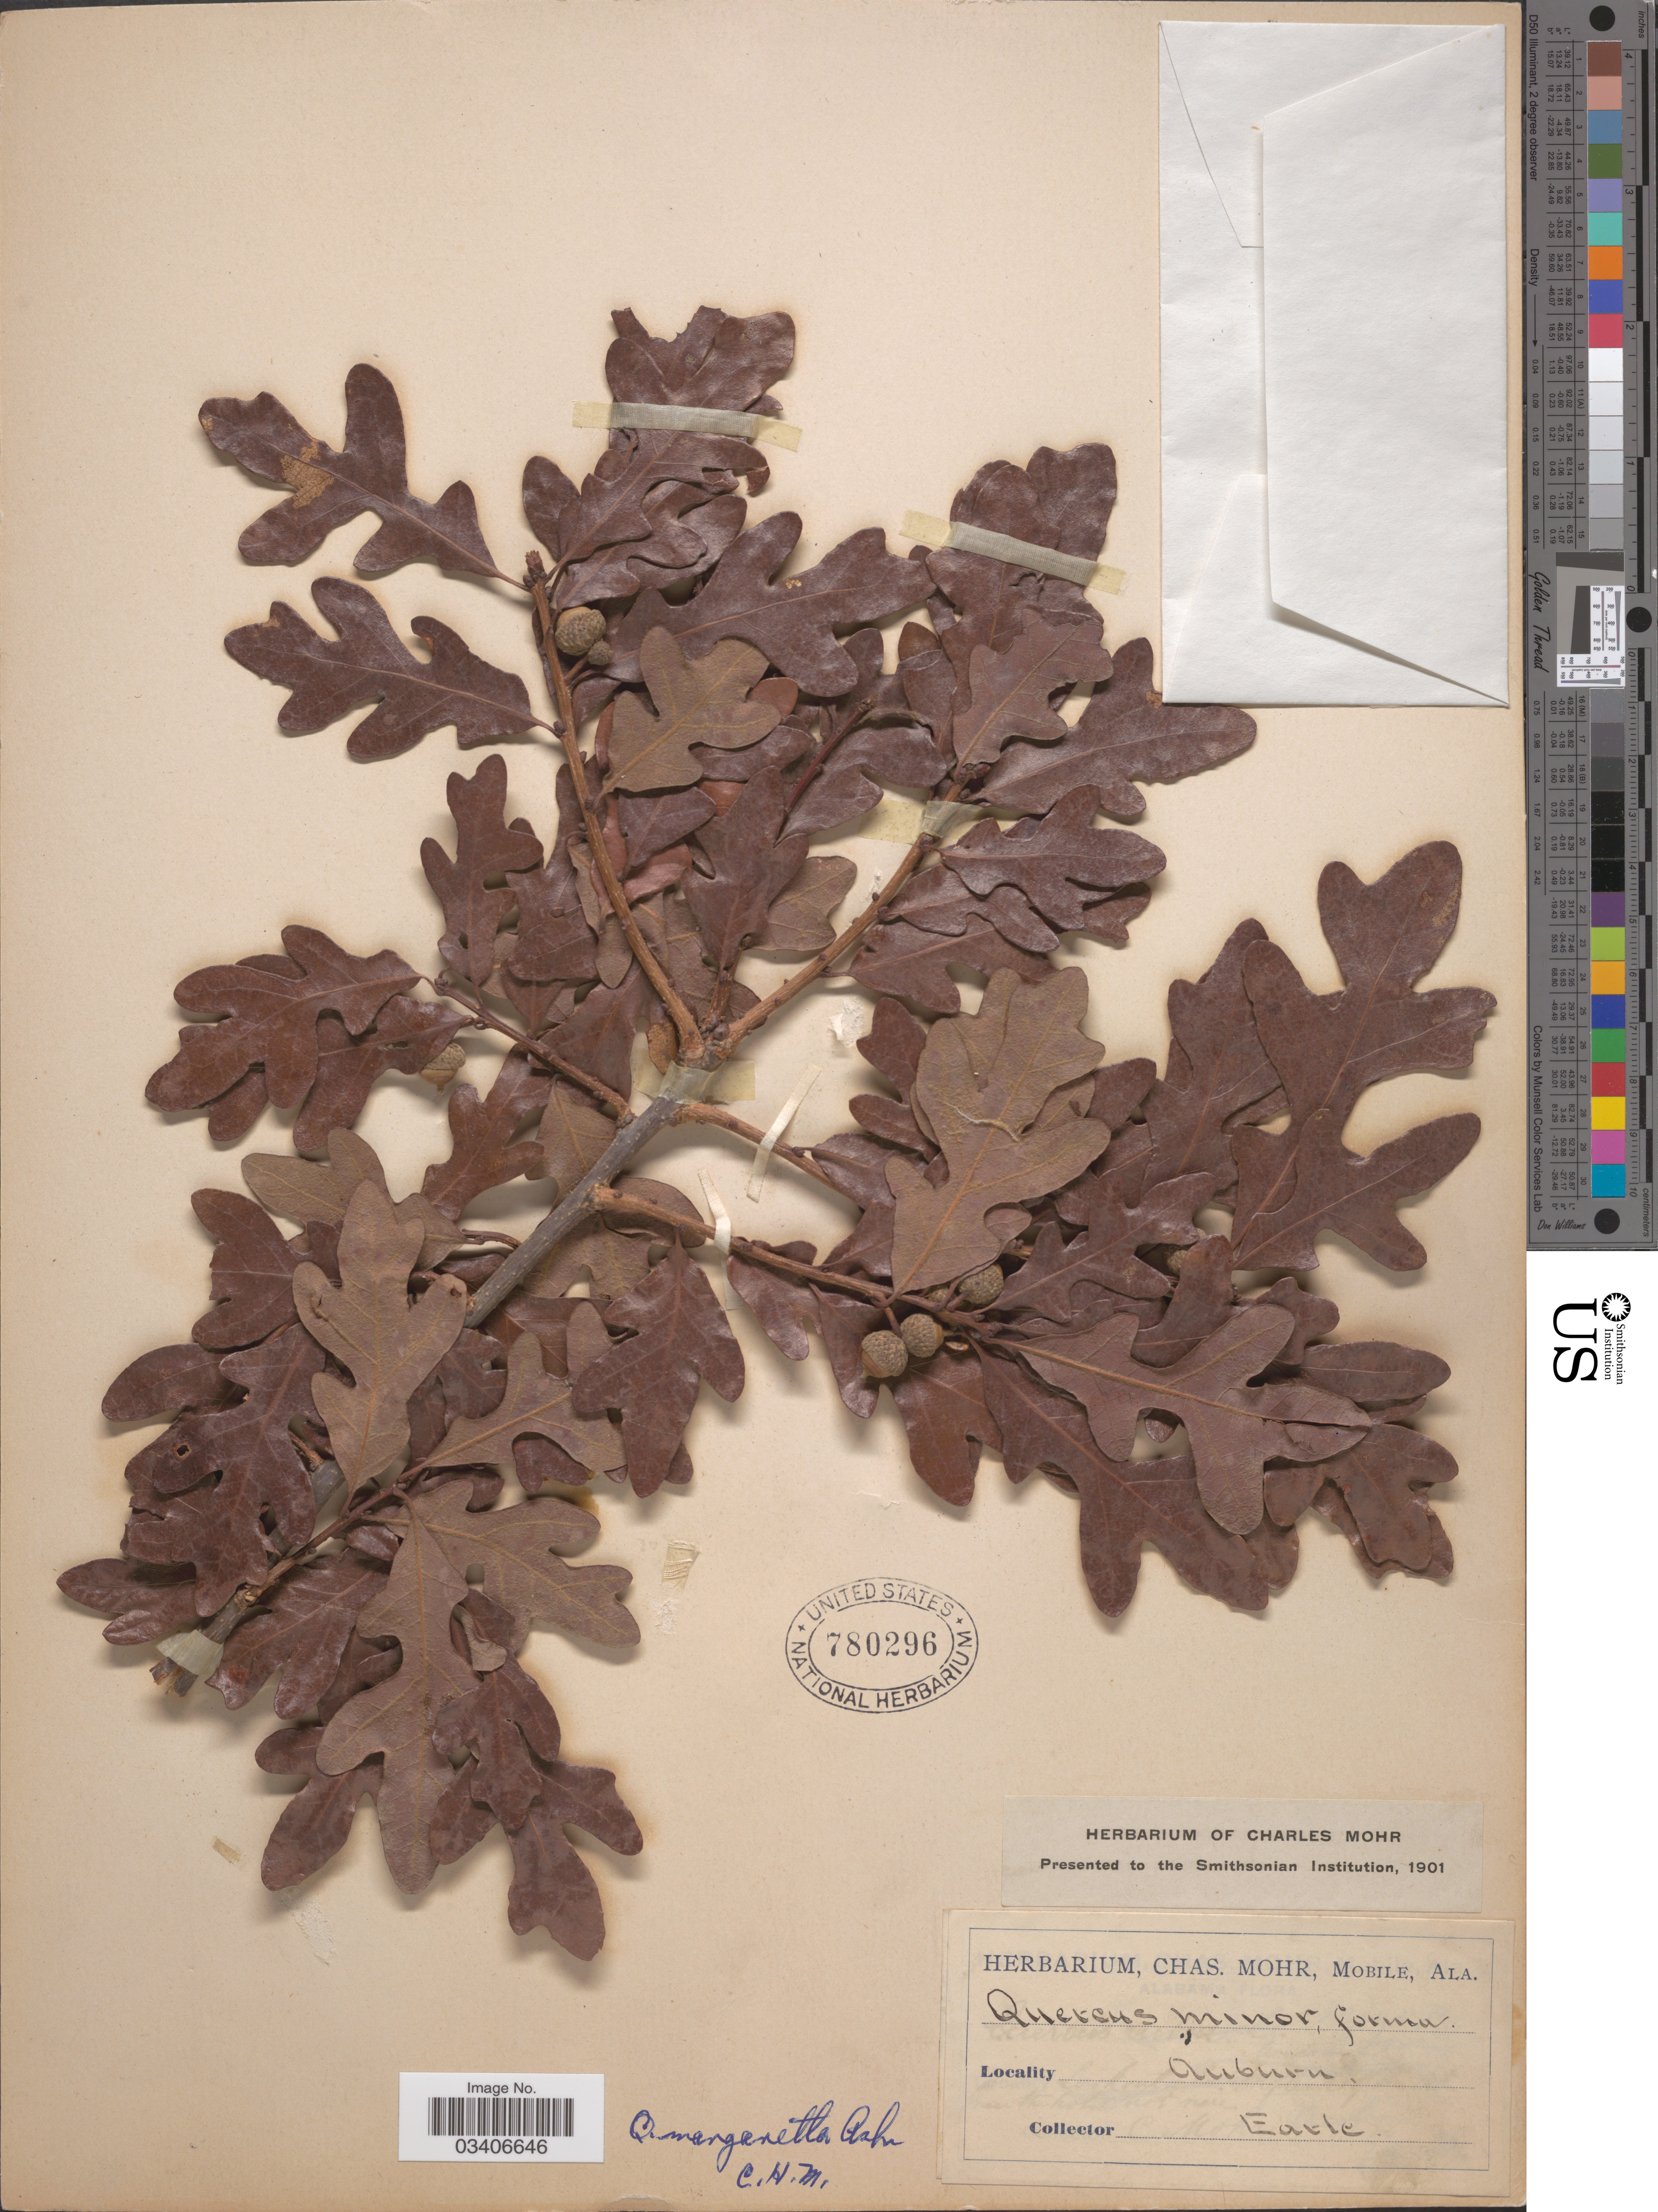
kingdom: Plantae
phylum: Tracheophyta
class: Magnoliopsida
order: Fagales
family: Fagaceae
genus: Quercus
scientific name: Quercus margarettae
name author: Ashe ex Small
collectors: -. Earle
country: United States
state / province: Alabama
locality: Auburn.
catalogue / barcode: US 780296